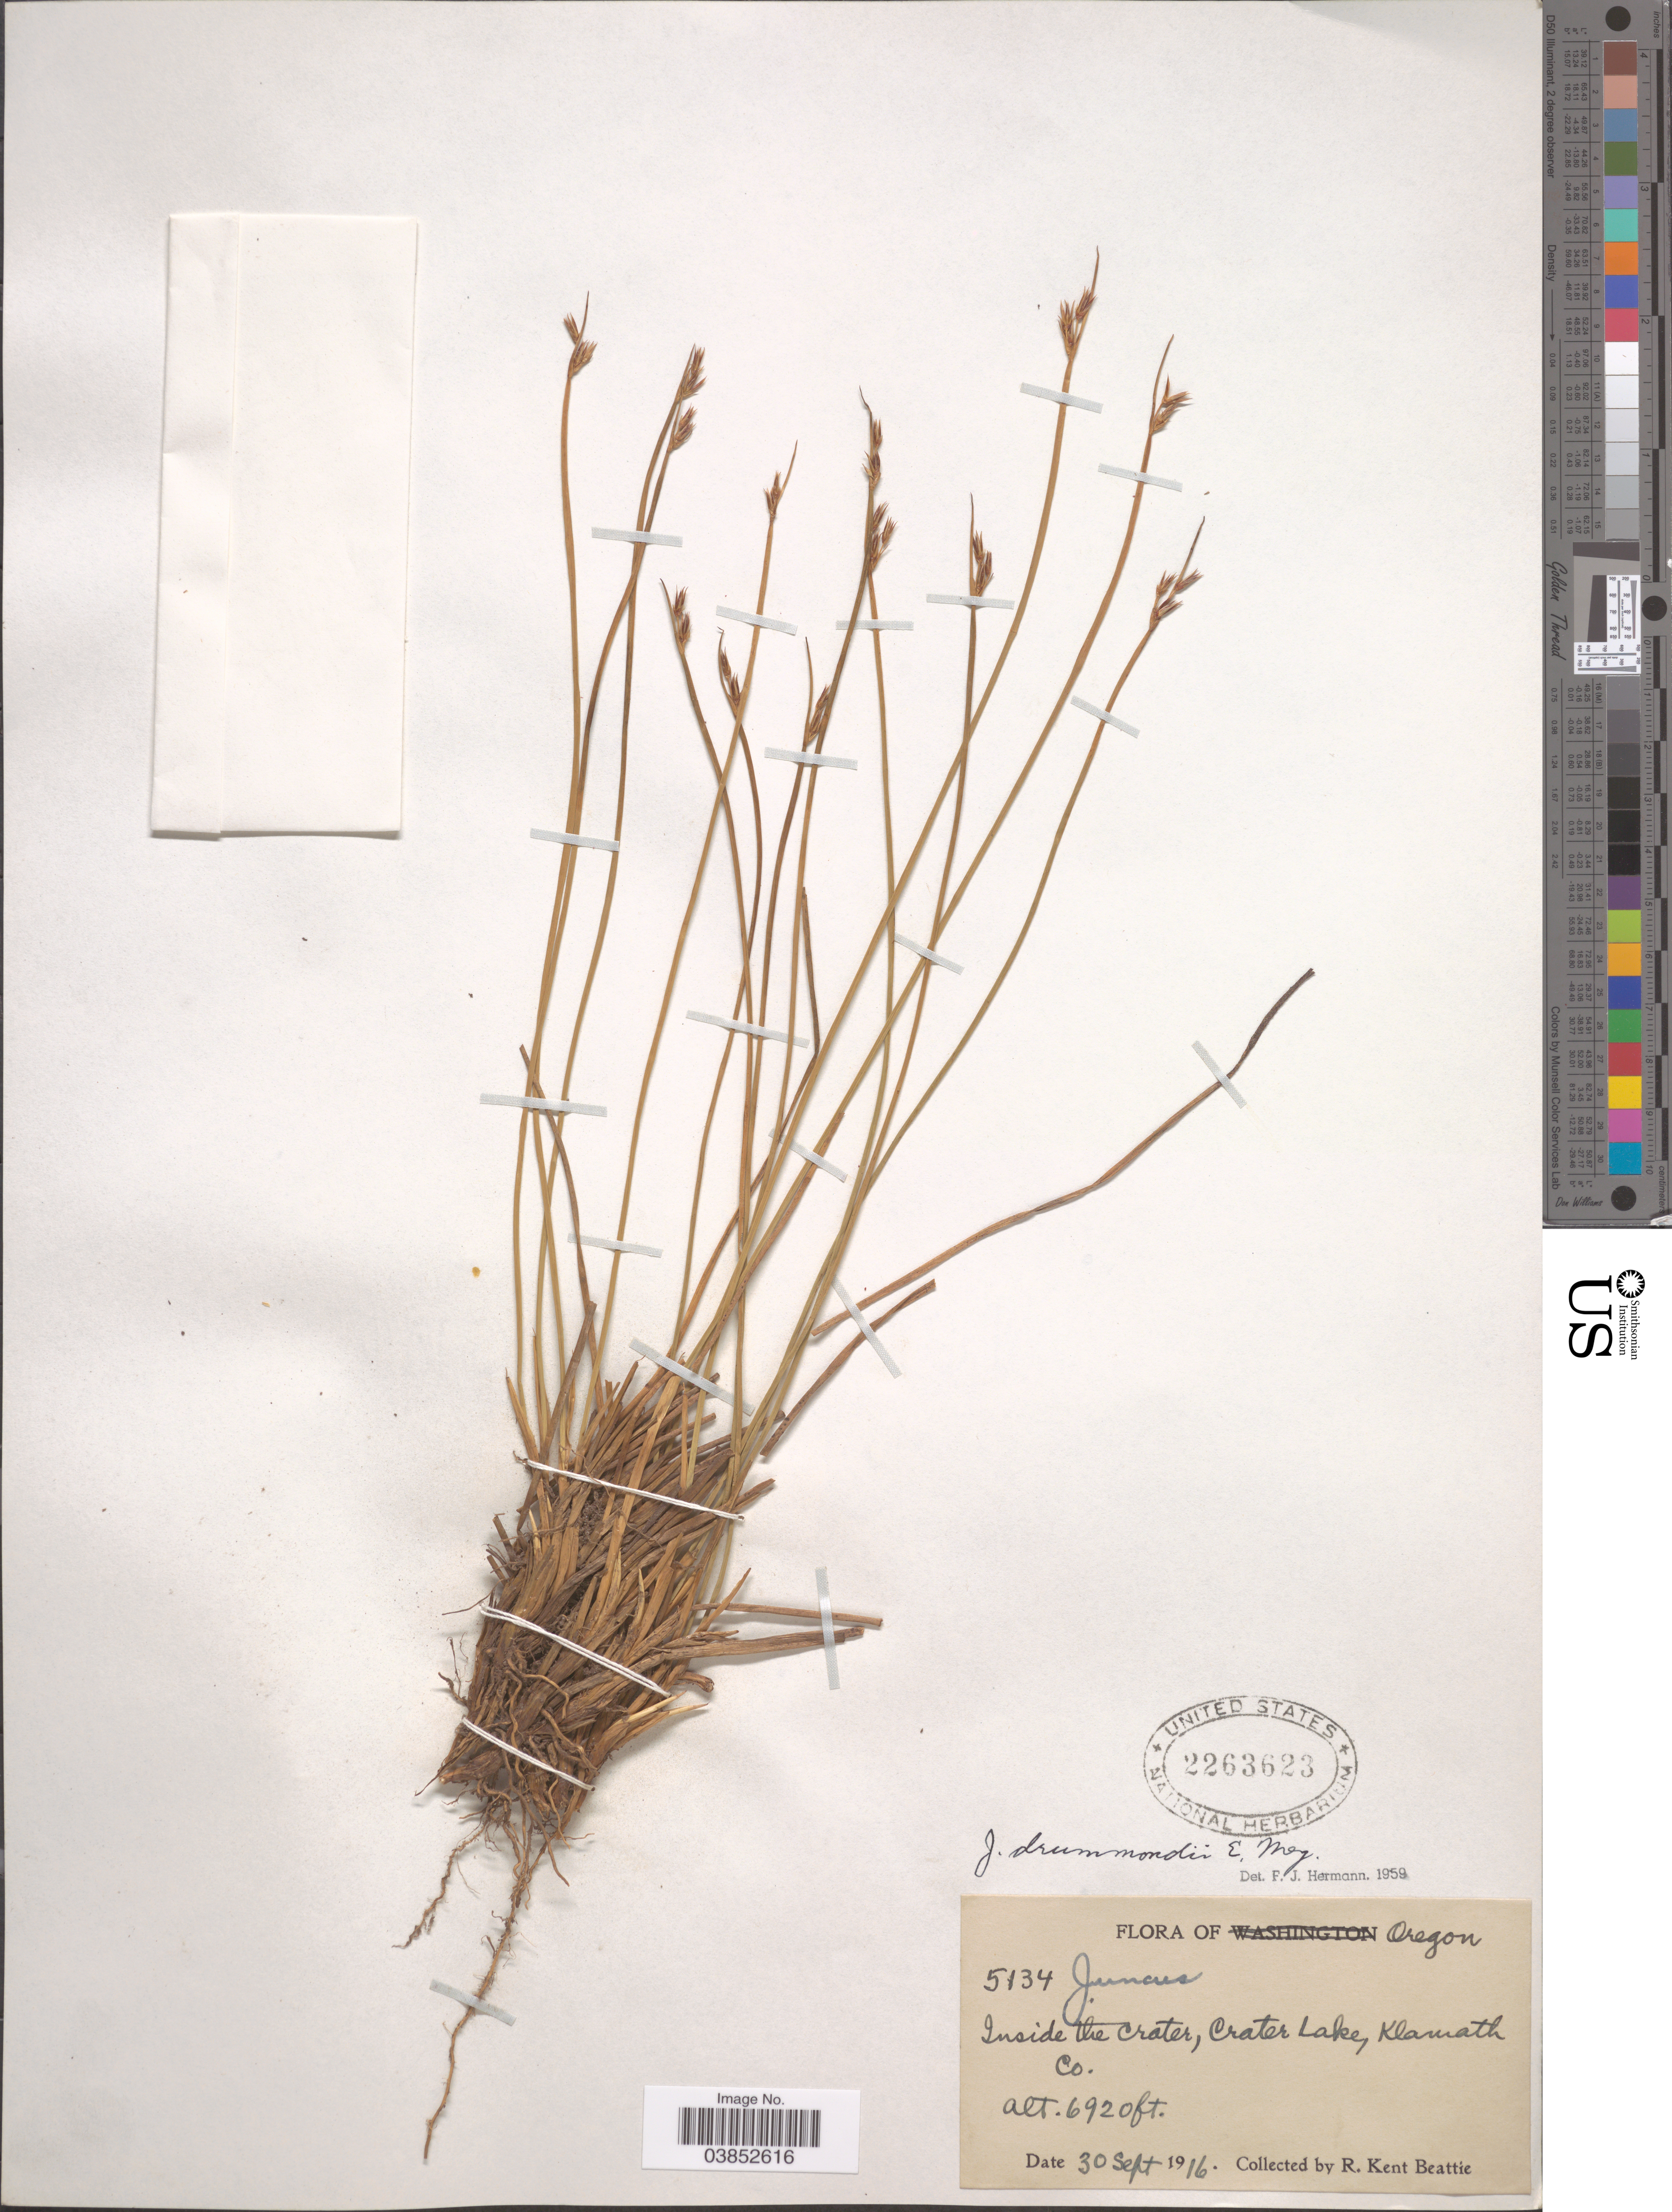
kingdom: Plantae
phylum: Tracheophyta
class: Liliopsida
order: Poales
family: Juncaceae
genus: Juncus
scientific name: Juncus drummondii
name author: E. Mey.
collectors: R. K. Beattie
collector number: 5134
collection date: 1916-09-30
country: United States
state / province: Oregon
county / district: Klamath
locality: Inside the crater, Crater Lake, Klamath Co.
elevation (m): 2109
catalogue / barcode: US 2263623